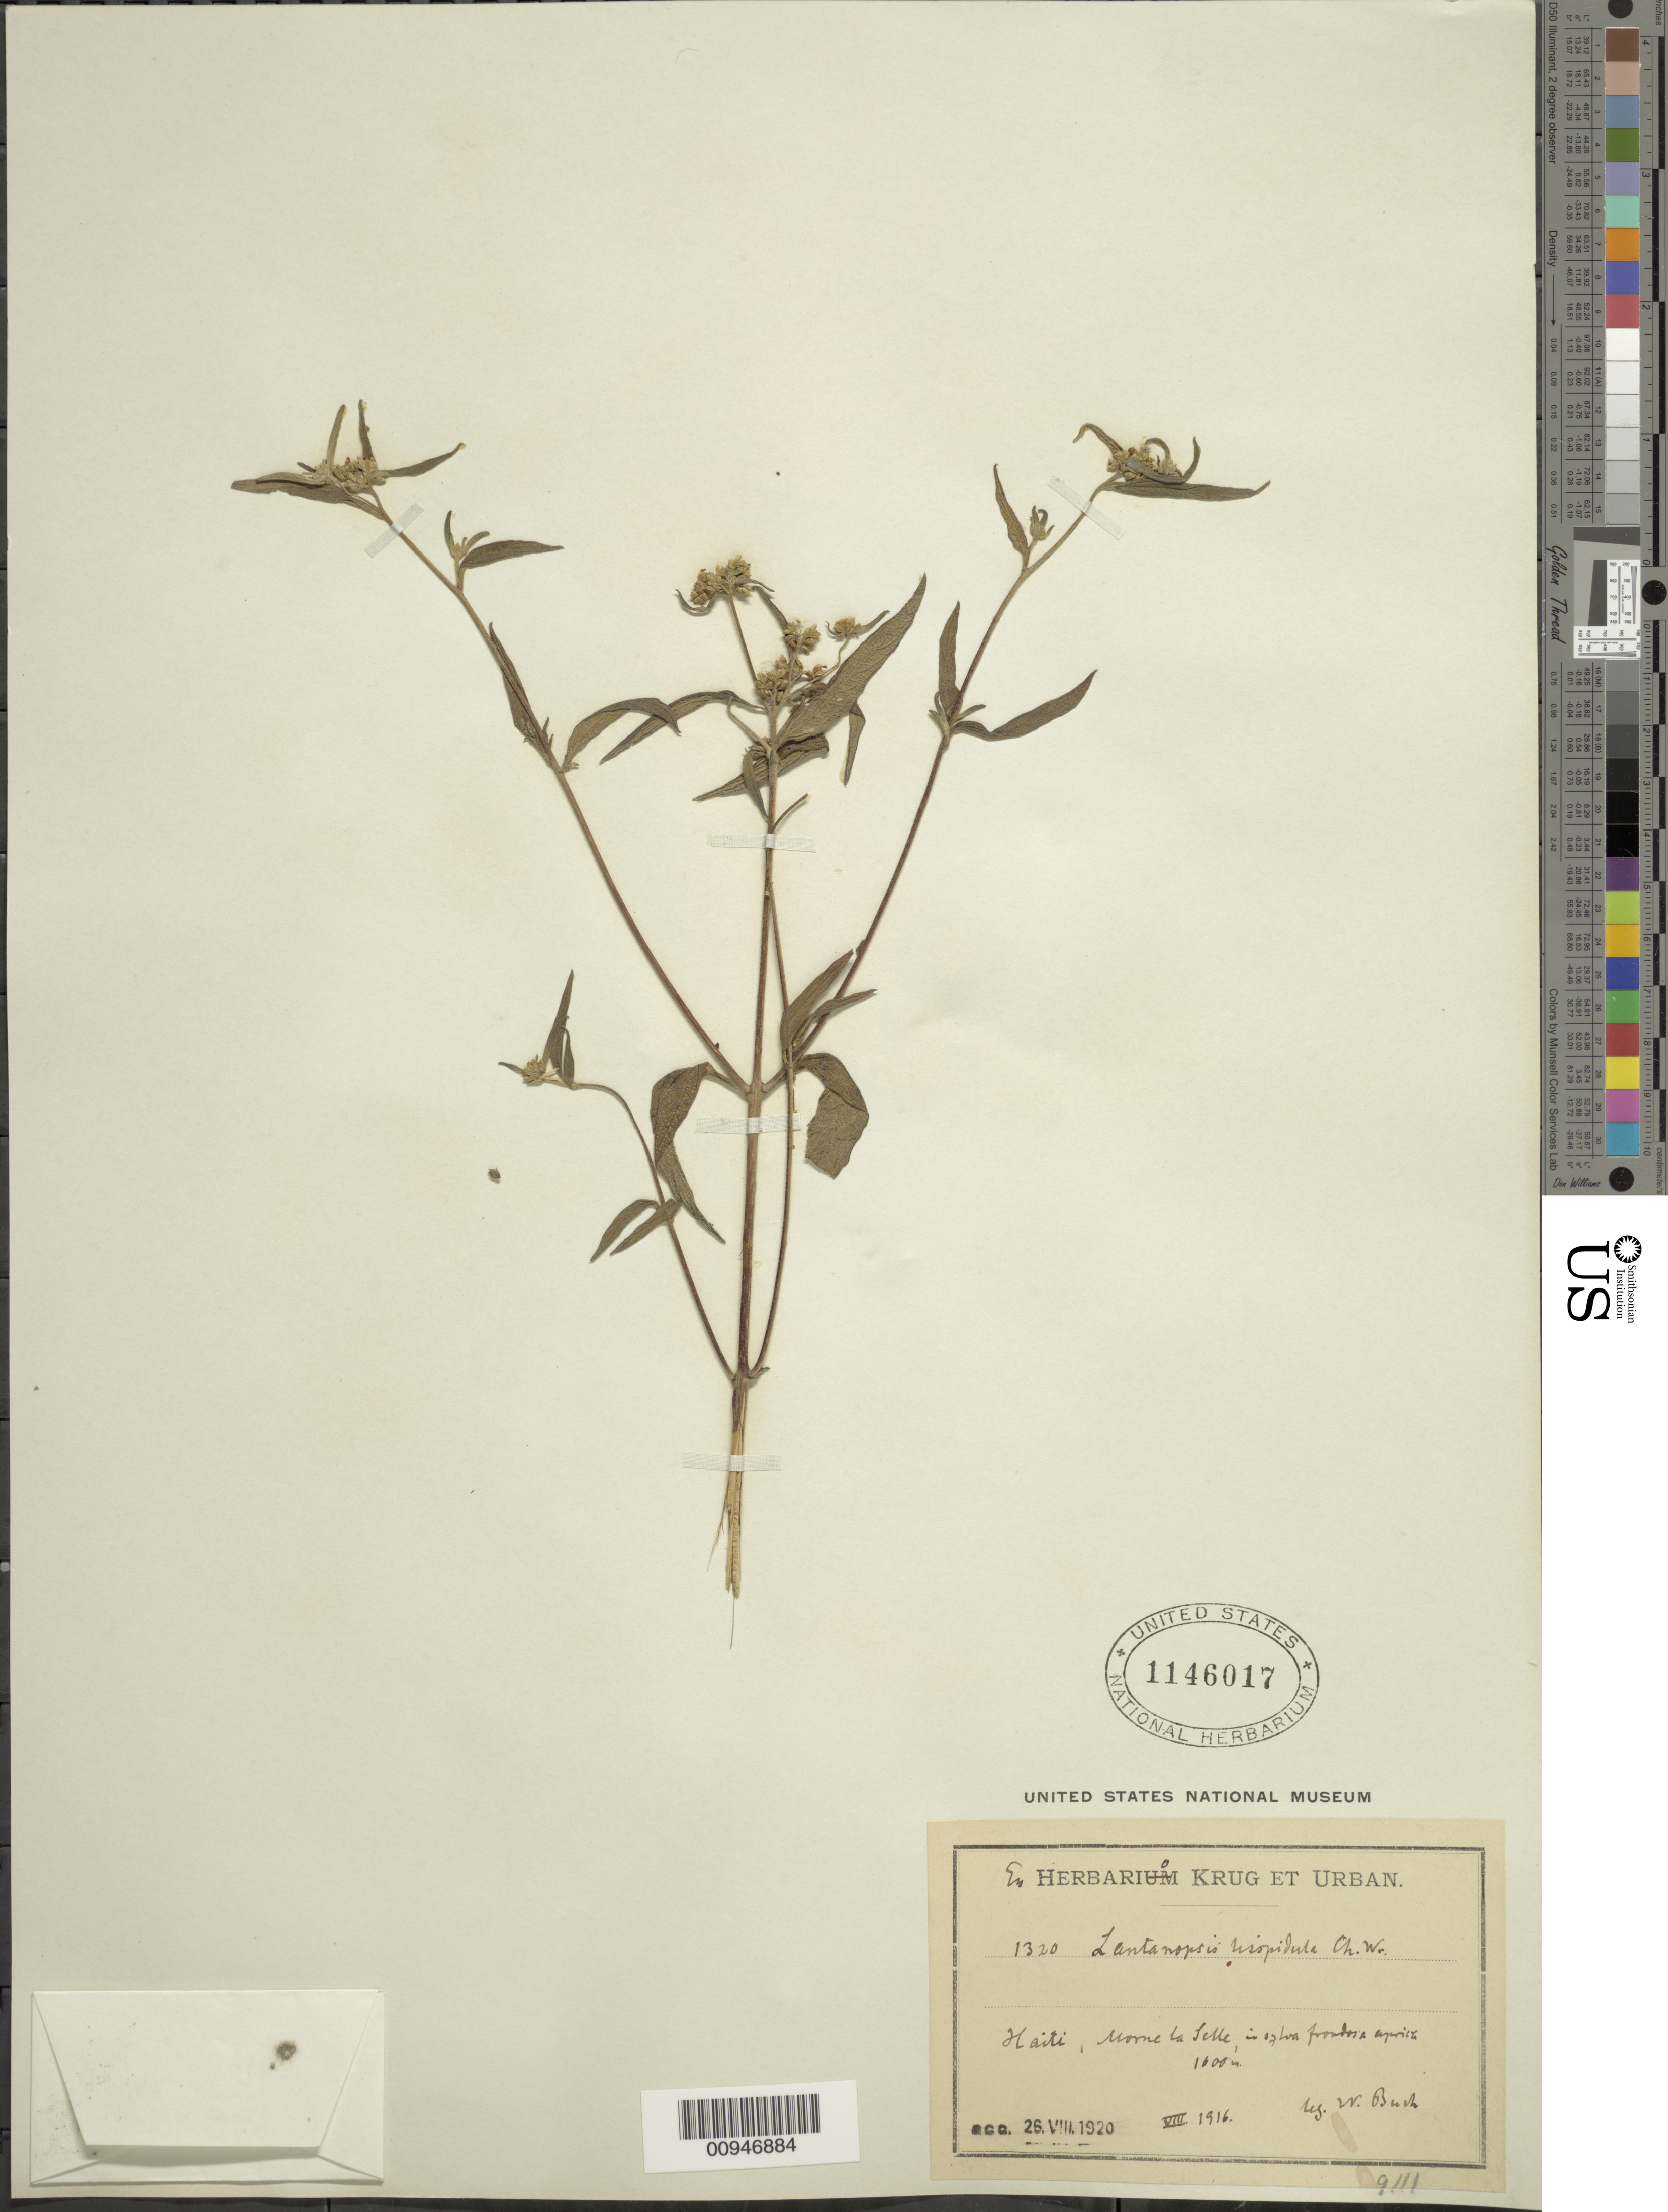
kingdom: Plantae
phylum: Tracheophyta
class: Magnoliopsida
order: Asterales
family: Asteraceae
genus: Lantanopsis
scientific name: Lantanopsis hispidula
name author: C. Wright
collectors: W. Bush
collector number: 1320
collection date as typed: Jul 1916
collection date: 1916-07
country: Haiti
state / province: Sud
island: Hispaniola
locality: Morne la Selle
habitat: In sylva (?)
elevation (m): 1600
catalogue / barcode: US 1146017